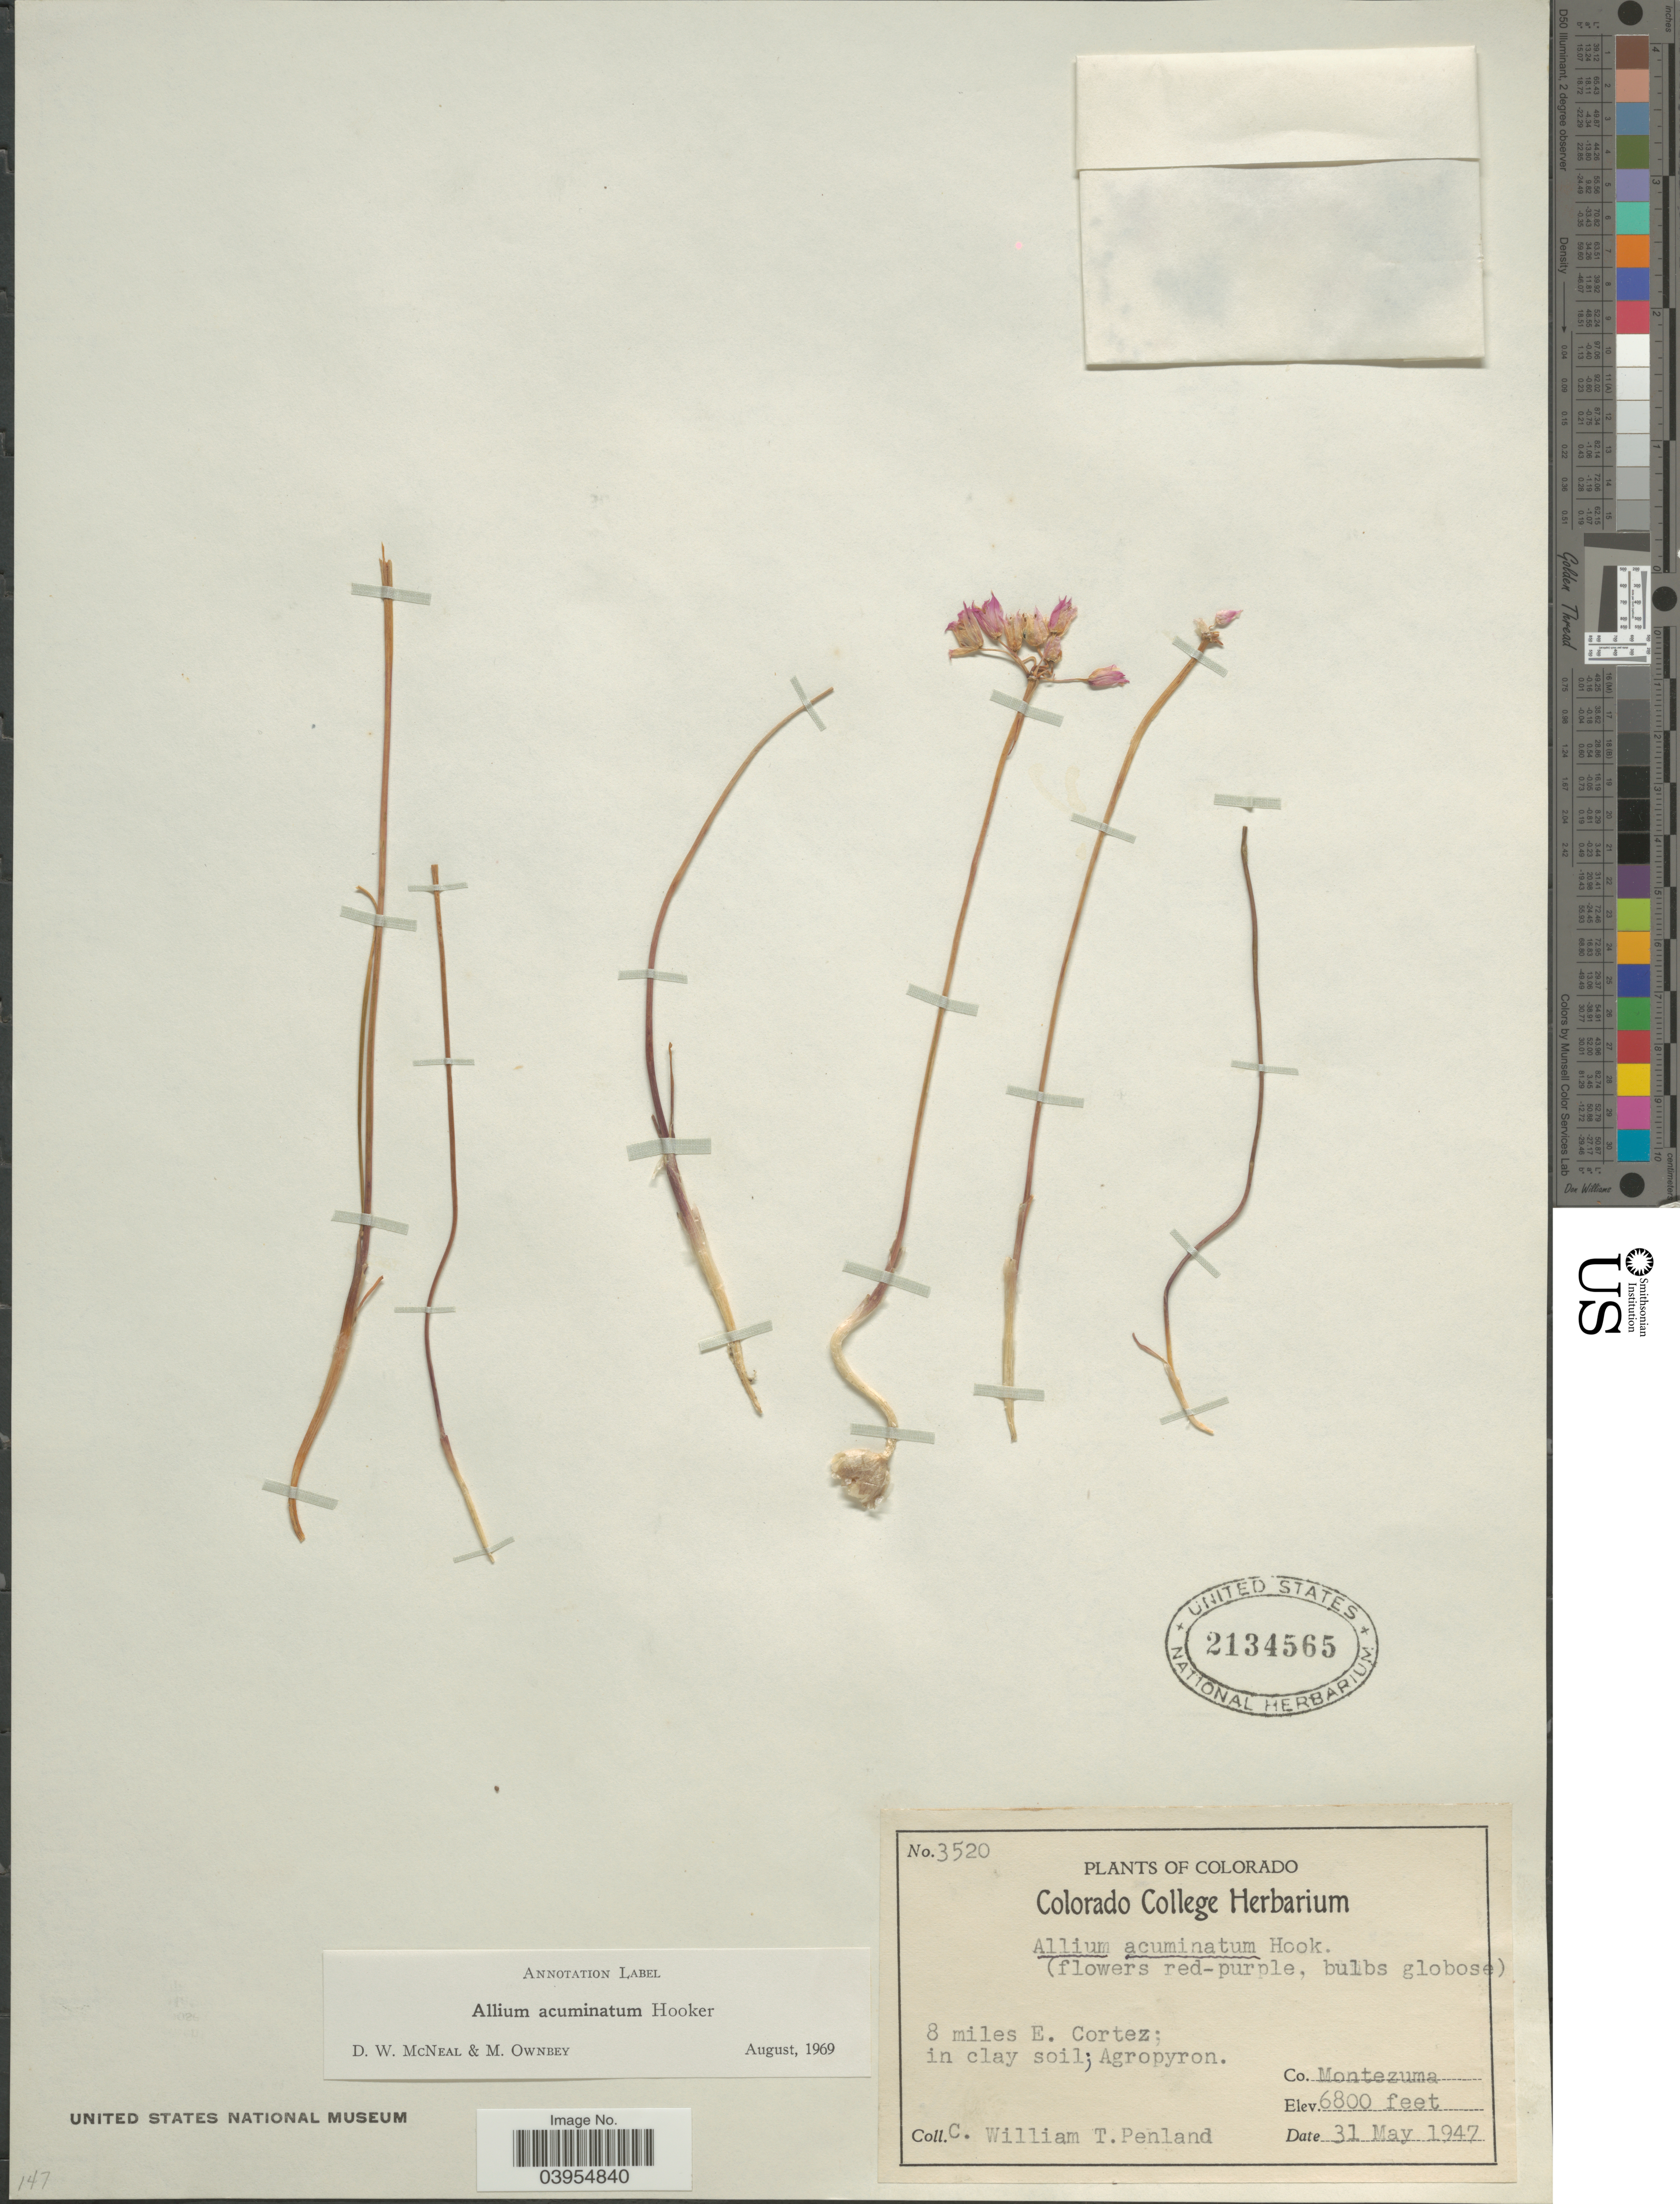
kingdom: Plantae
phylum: Tracheophyta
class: Liliopsida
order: Asparagales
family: Amaryllidaceae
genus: Allium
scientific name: Allium acuminatum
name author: Hook.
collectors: C. W. Penland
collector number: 3520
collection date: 1947-05-31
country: United States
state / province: Colorado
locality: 8 miles E. Cortez; Co. Montezuma.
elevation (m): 2073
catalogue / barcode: US 2134565